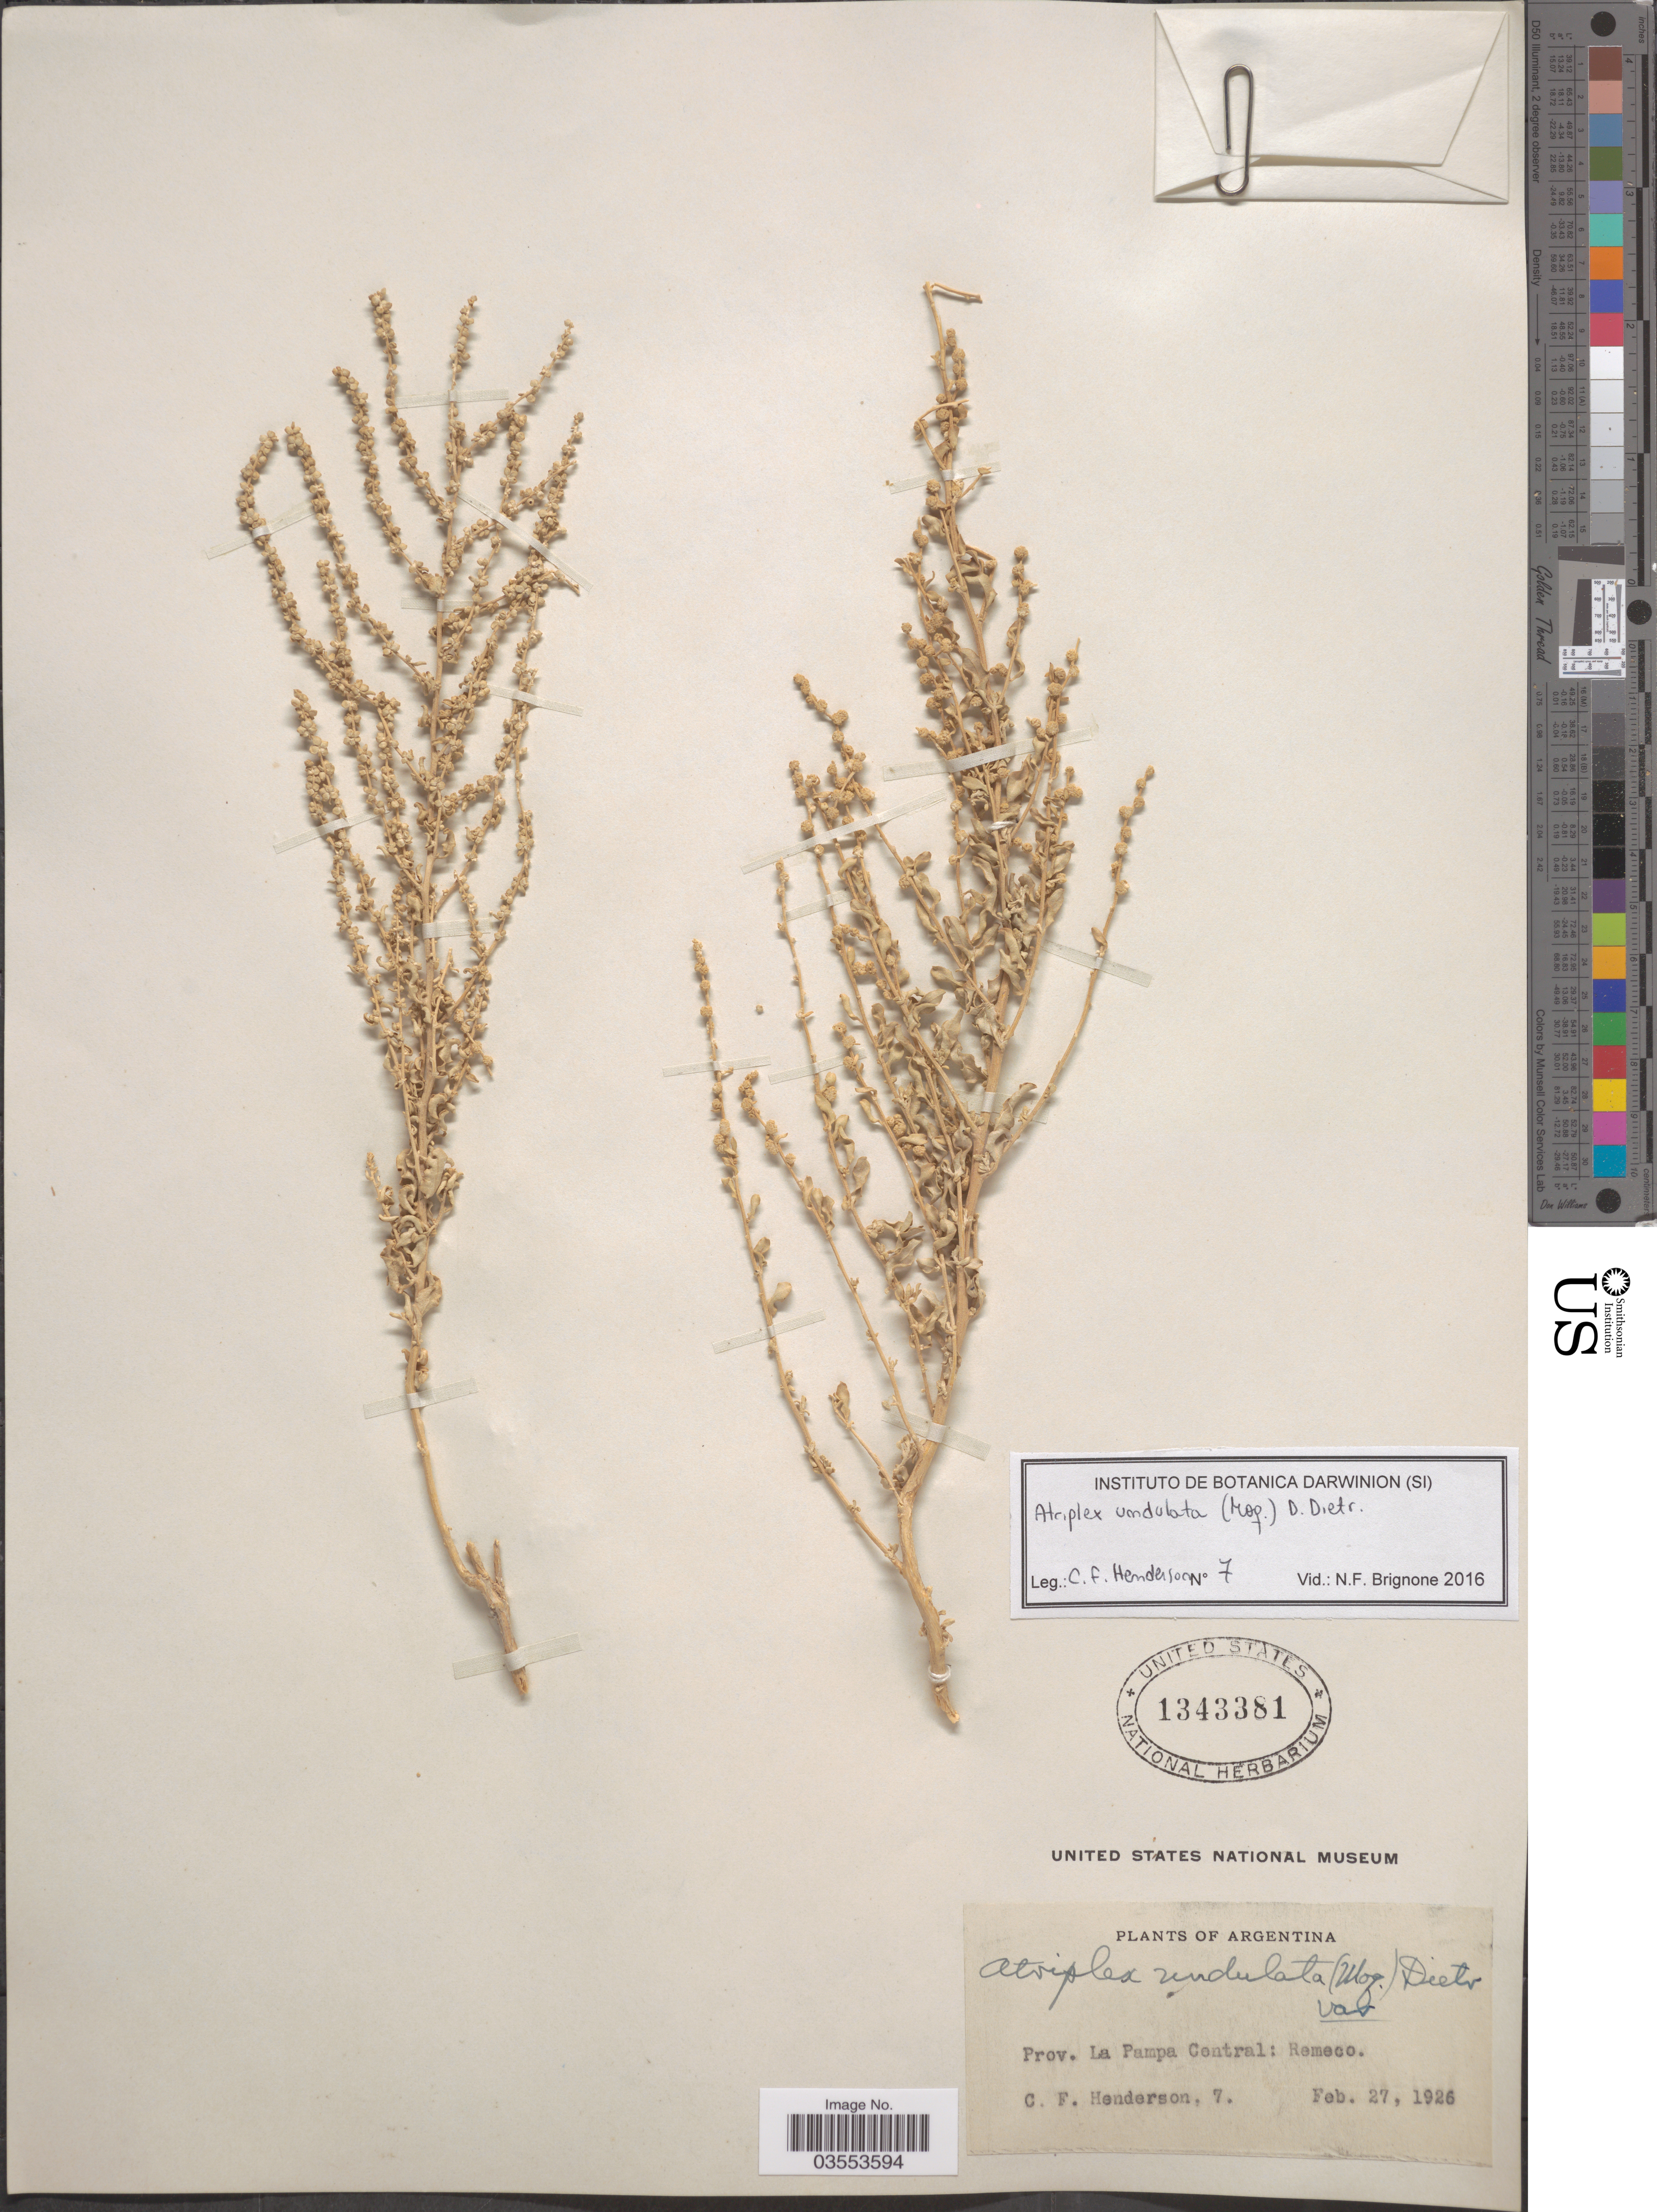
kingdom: Plantae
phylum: Tracheophyta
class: Magnoliopsida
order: Caryophyllales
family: Amaranthaceae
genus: Atriplex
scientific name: Atriplex undulata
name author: (Moq.) D. Dietr.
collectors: C. Henderson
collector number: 7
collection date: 1926-02-27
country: Argentina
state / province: La Pampa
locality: Prov. La Pampa Central: Remeco.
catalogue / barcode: US 1343381